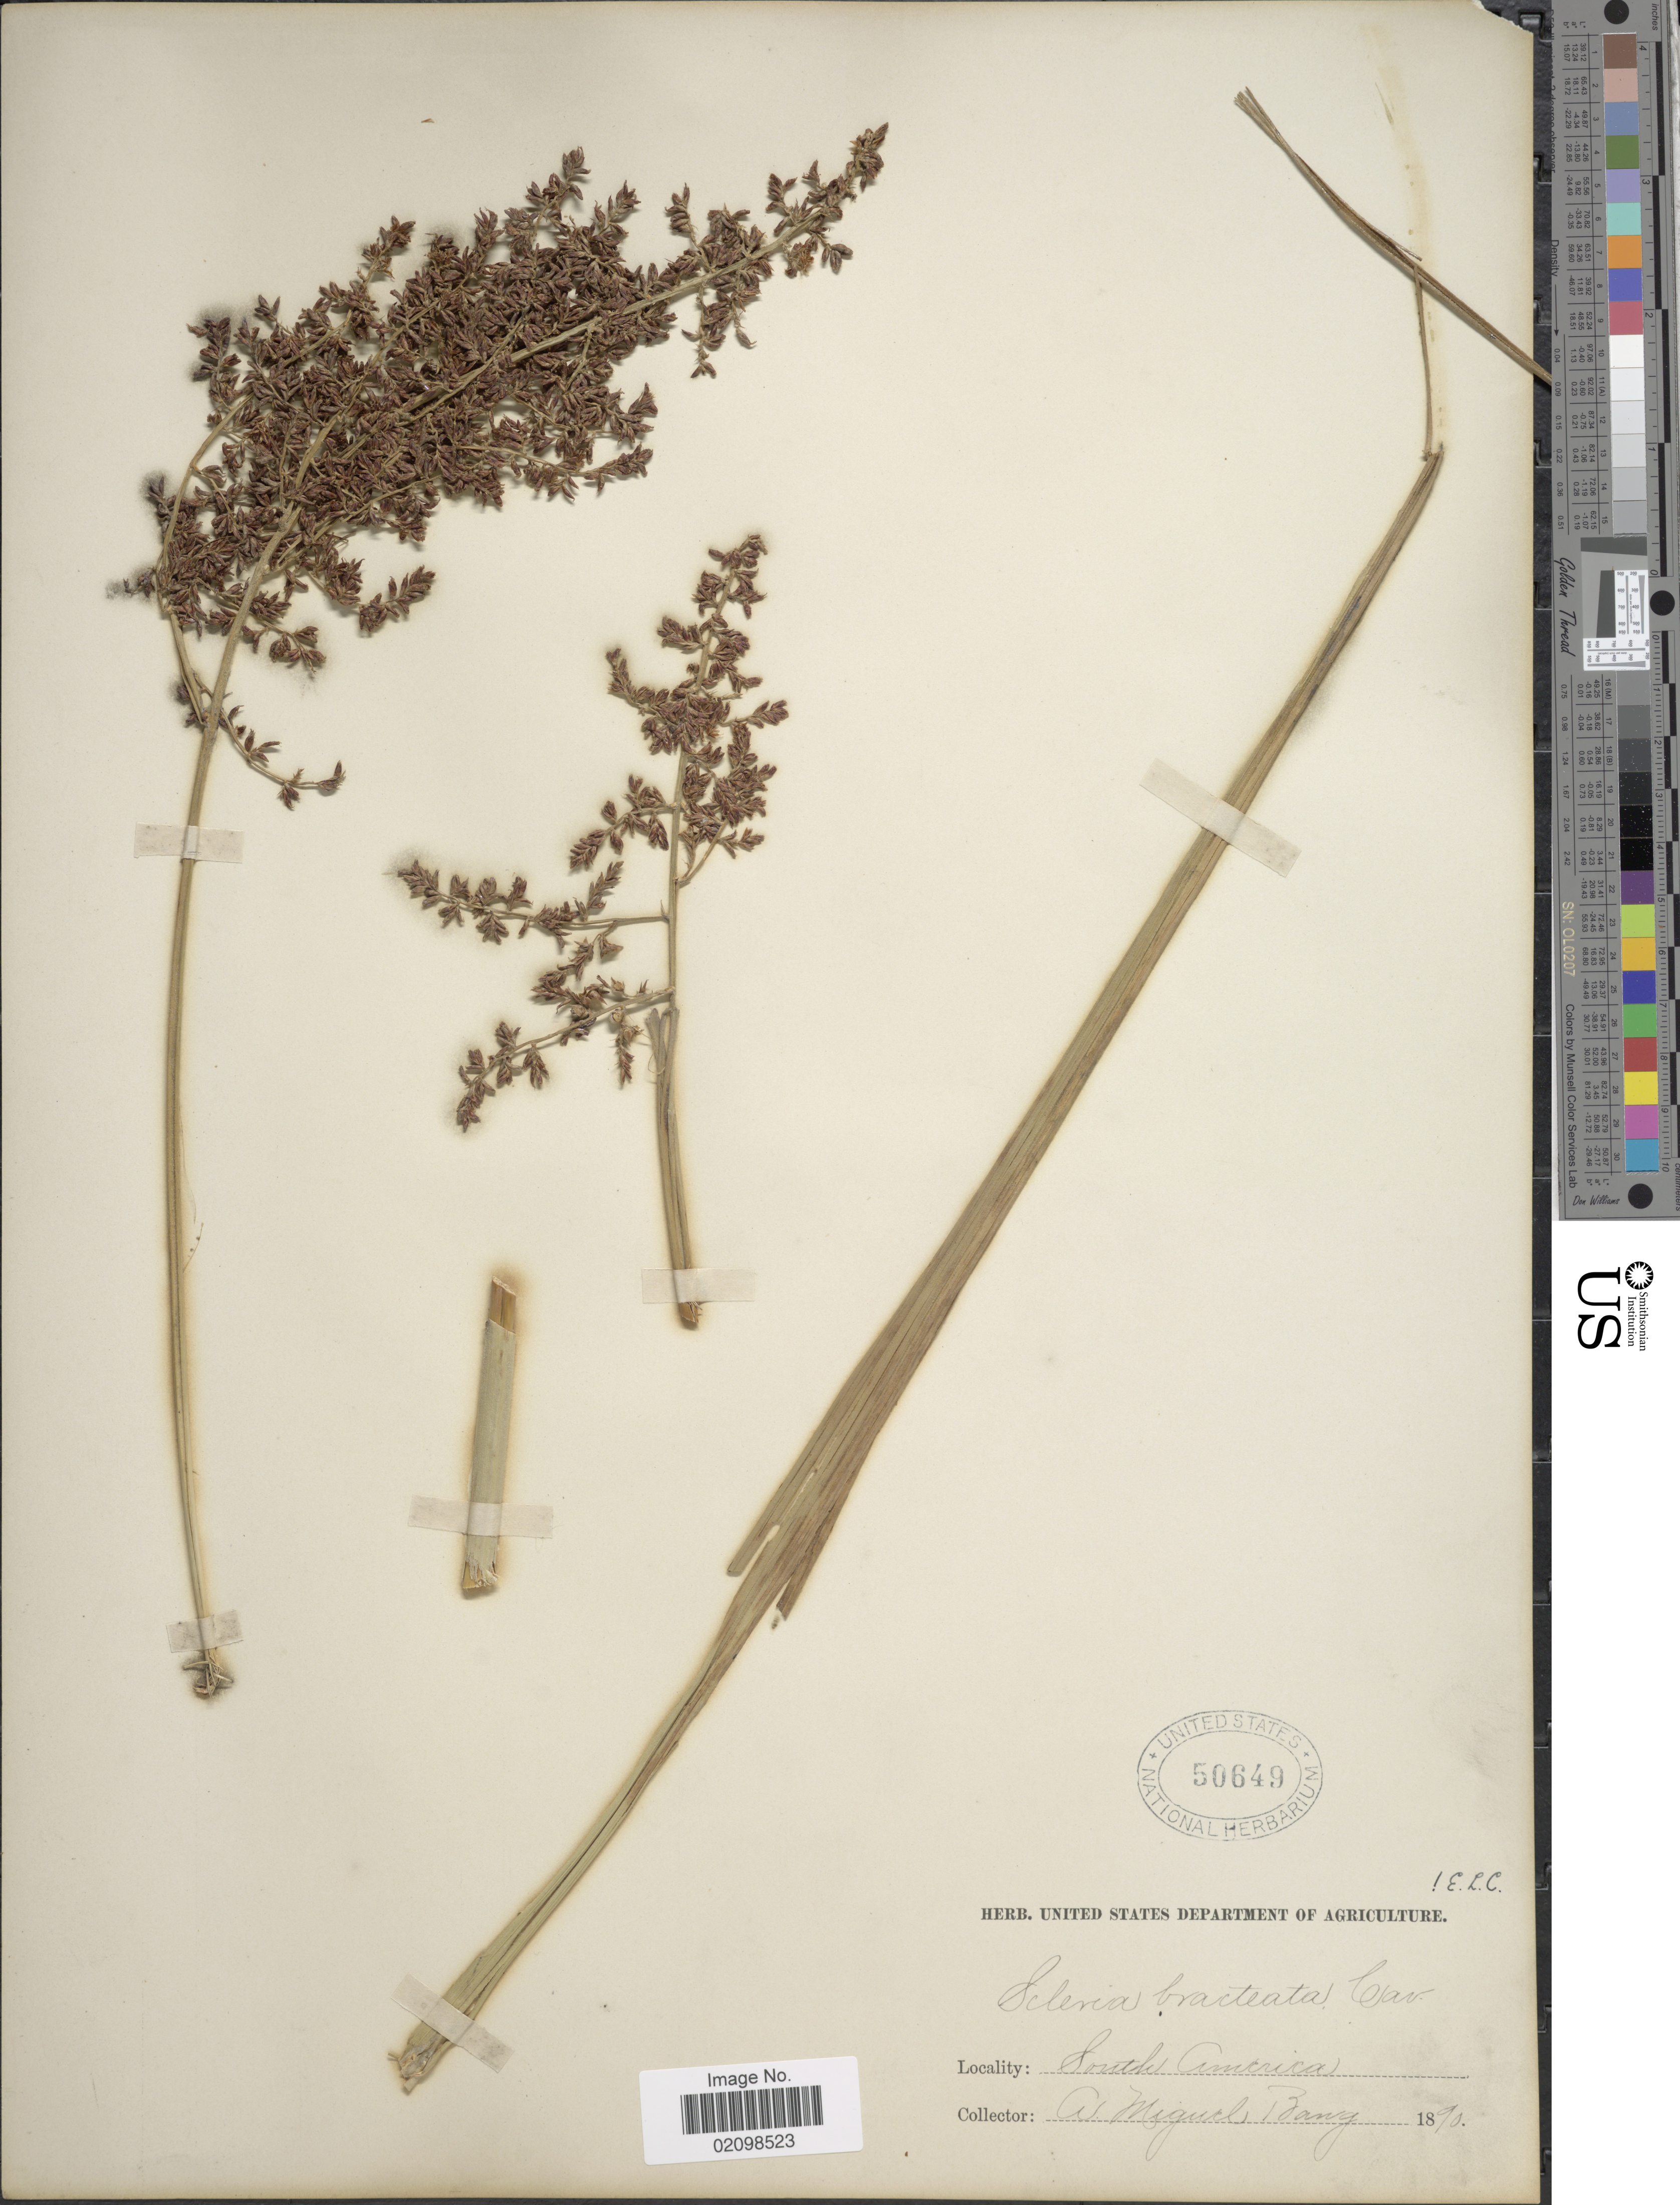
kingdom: Plantae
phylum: Tracheophyta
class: Liliopsida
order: Poales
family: Cyperaceae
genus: Scleria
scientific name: Scleria bracteata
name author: Cav.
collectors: M. Bang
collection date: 1890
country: Bolivia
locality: South America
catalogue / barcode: US 50649